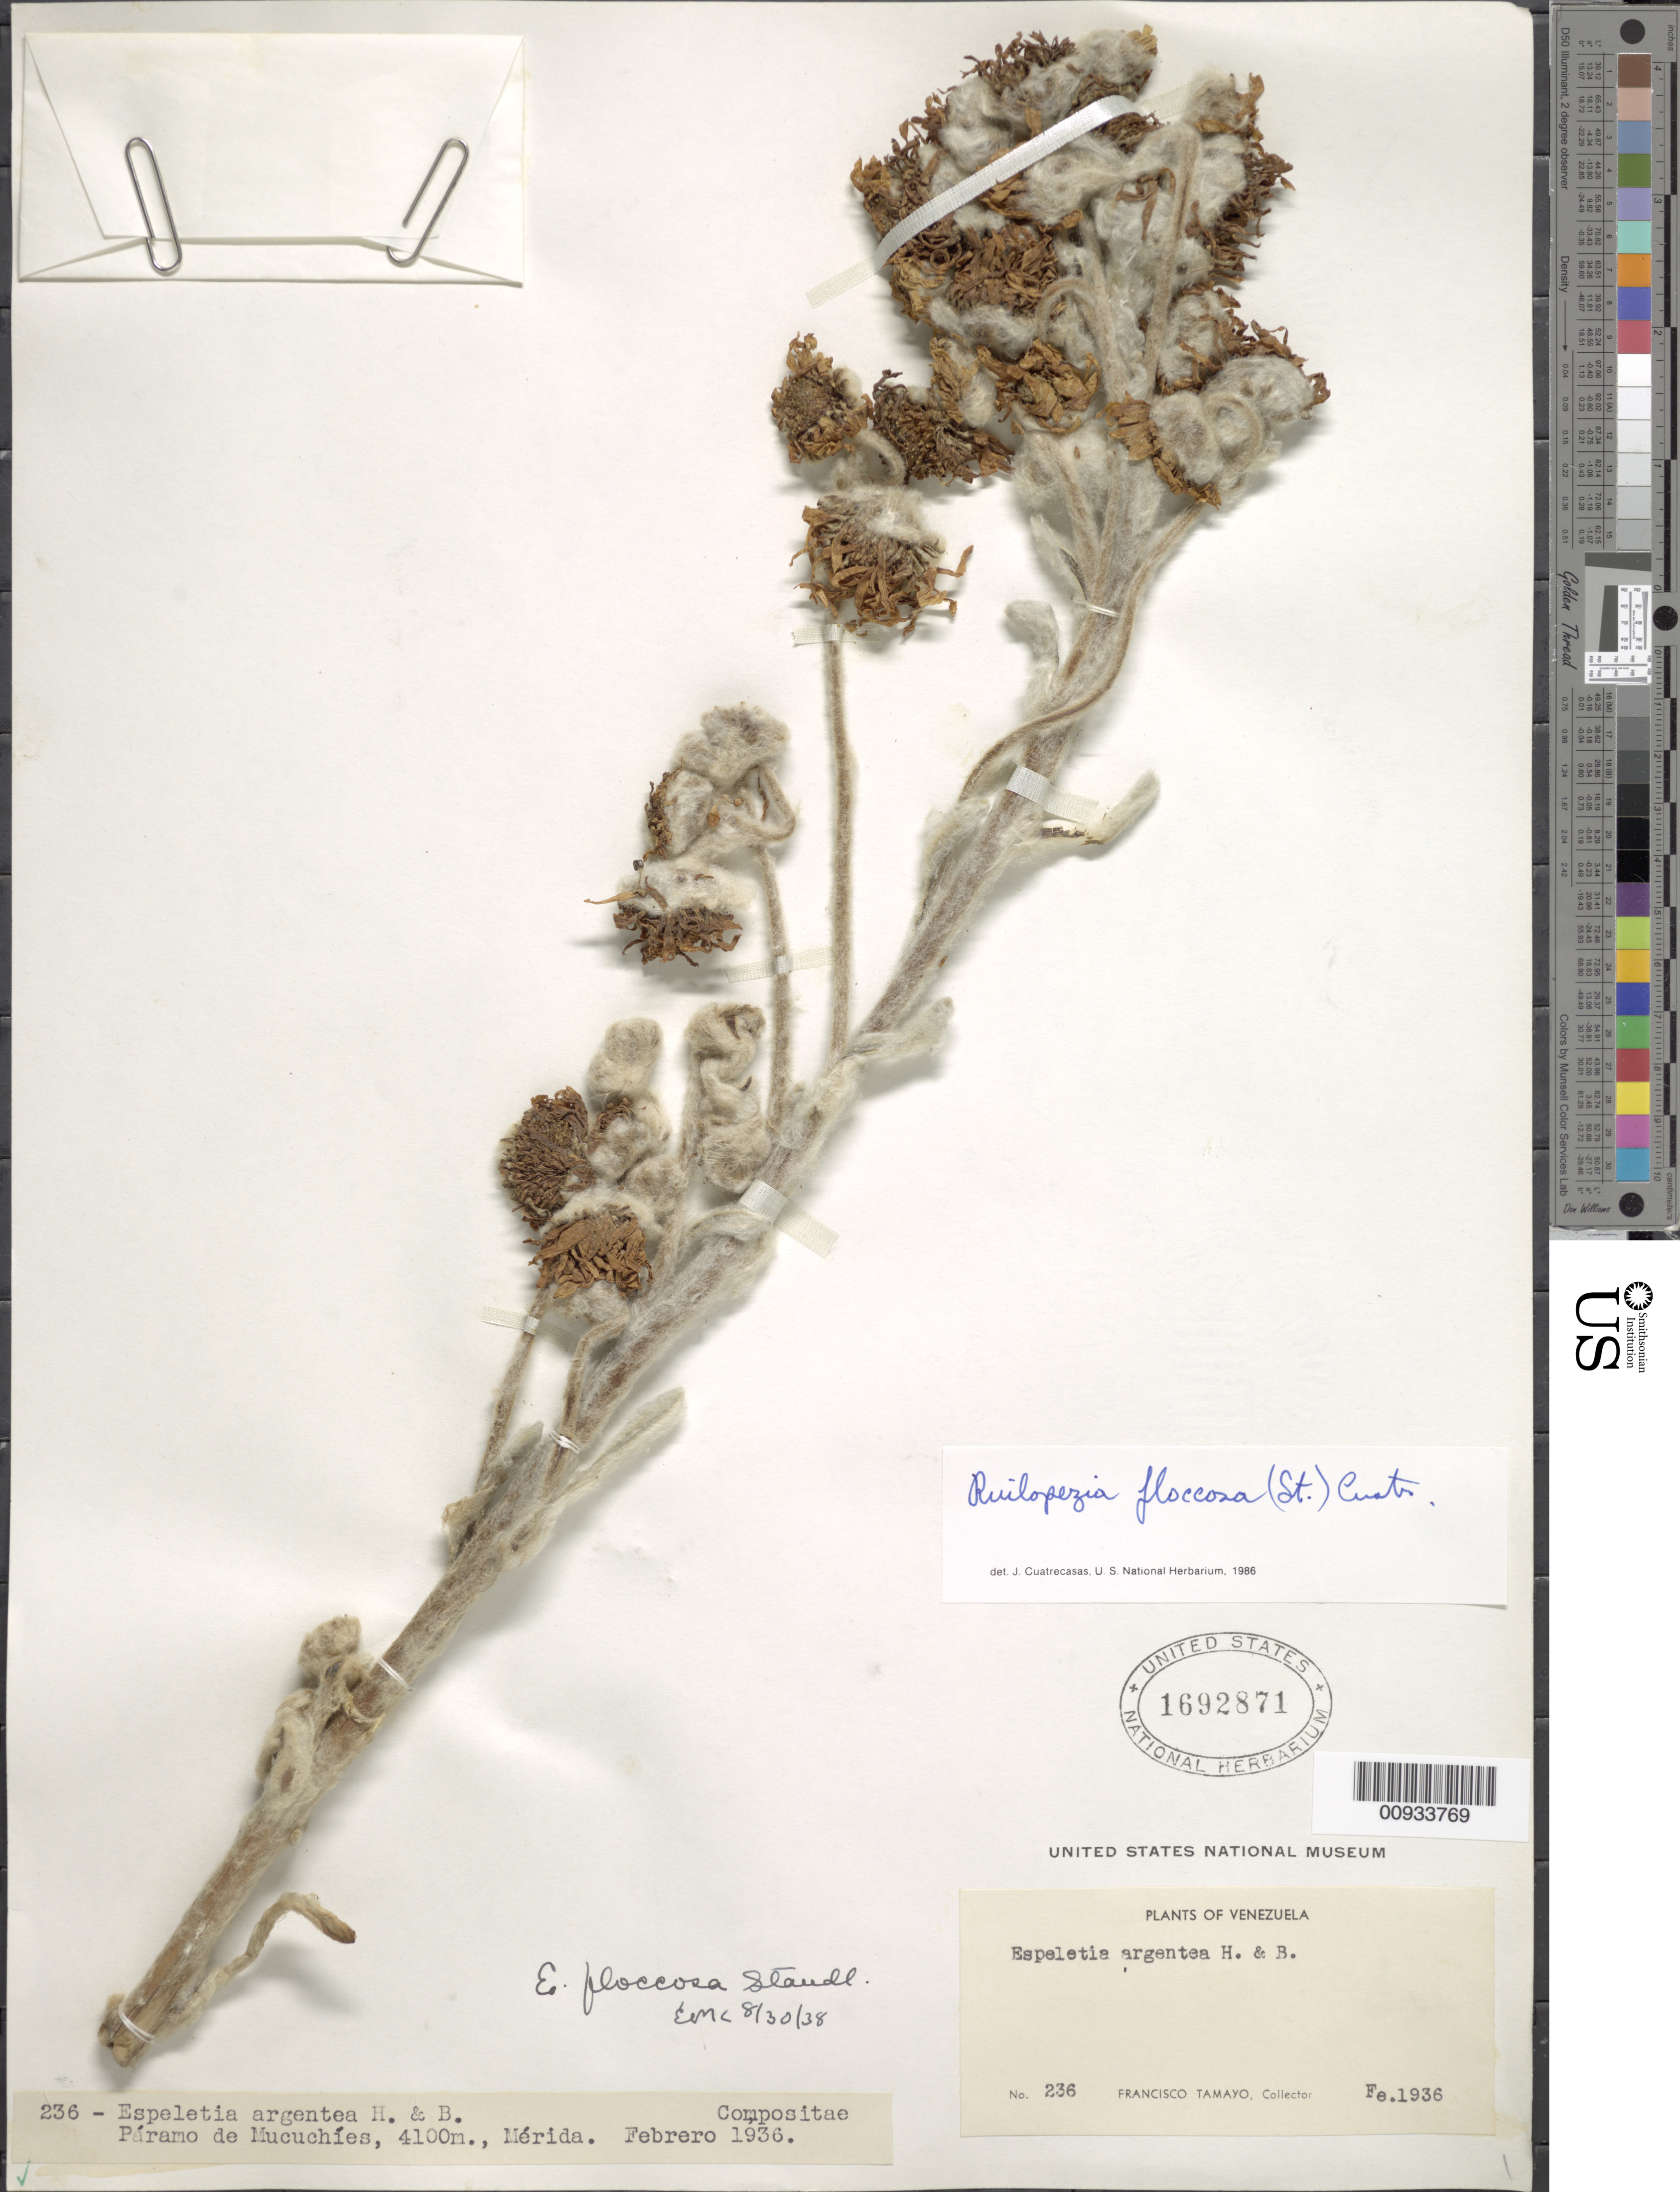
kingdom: Plantae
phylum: Tracheophyta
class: Magnoliopsida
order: Asterales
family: Asteraceae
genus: Ruilopezia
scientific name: Ruilopezia floccosa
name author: (Standl.) Cuatrec.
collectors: F. Tamayo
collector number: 236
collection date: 1936-02-01/1936-02-28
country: Venezuela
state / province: Mérida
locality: Páramo de Mucuchíes.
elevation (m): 4100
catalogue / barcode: US 1692871